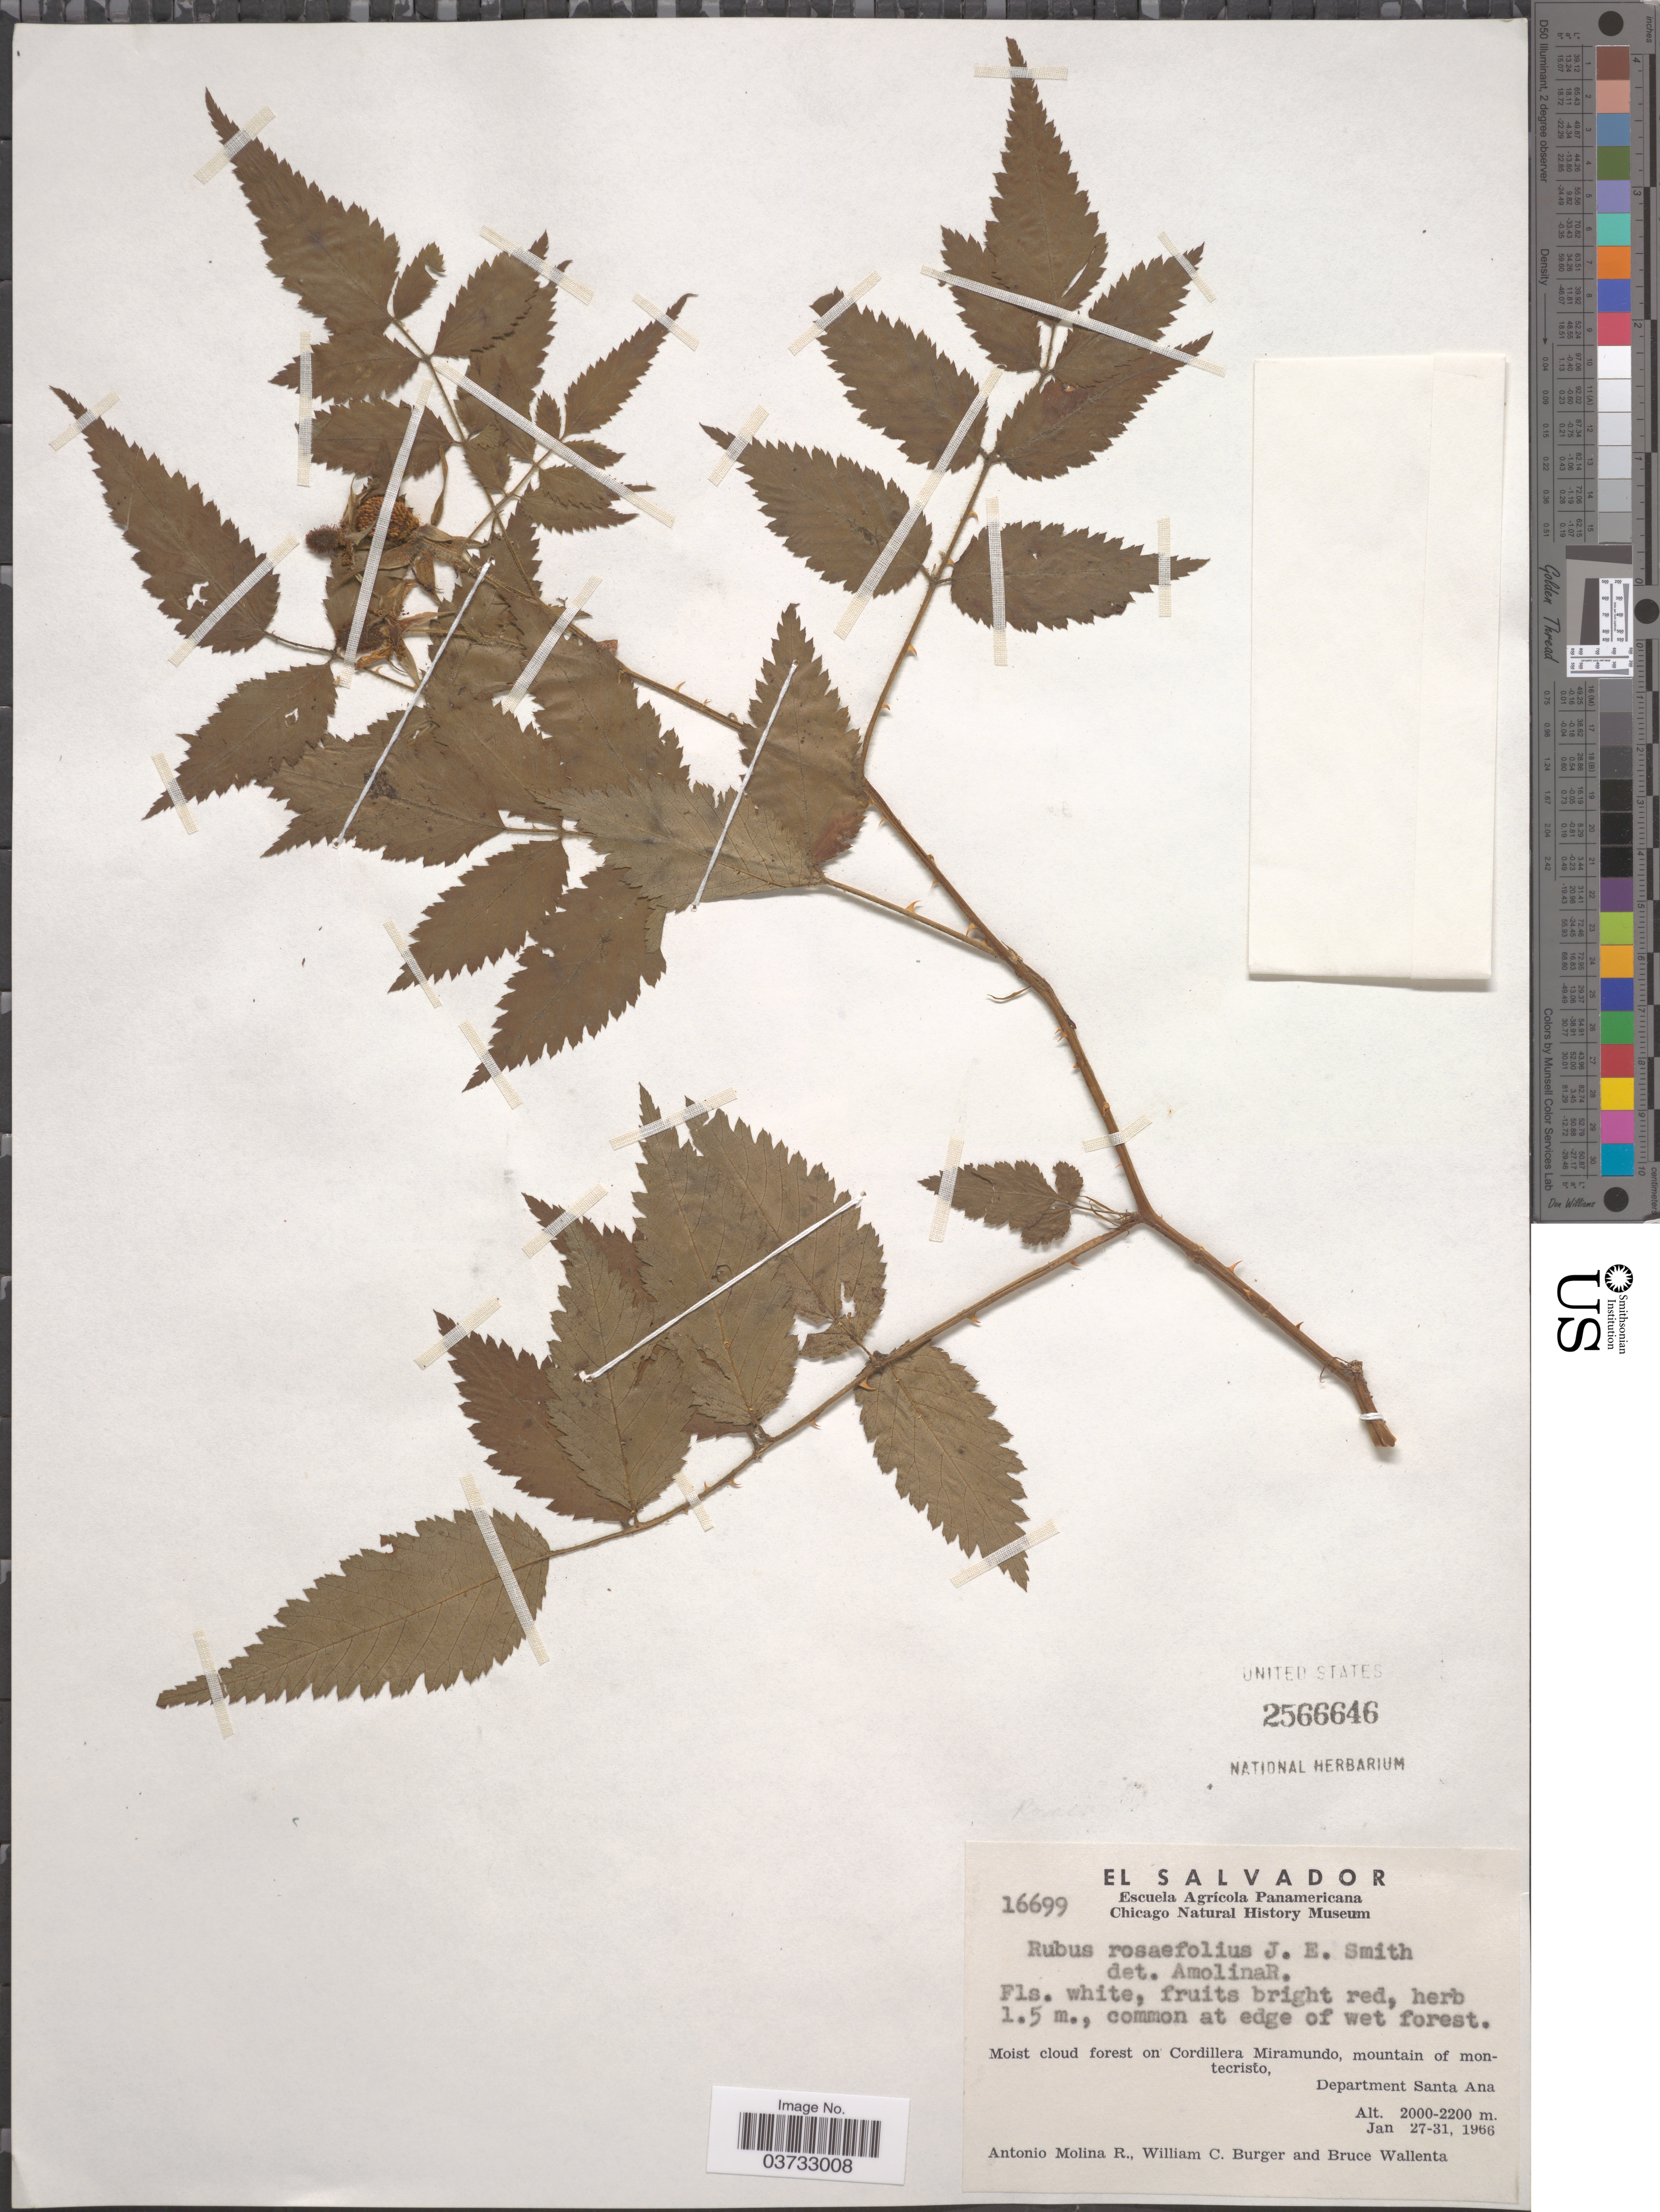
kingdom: Plantae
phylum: Tracheophyta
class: Magnoliopsida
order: Rosales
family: Rosaceae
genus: Rubus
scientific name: Rubus rosaefolius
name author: Sm.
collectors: A. Molina R., W. Burger & B. Wallenta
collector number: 16699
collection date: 1966-01-27/1966-01-31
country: El Salvador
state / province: Santa Ana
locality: Moist cloud forest on Cordillera Miramundo, mountain of montecristo, Department Santa Ana.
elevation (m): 2000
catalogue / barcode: US 2566646